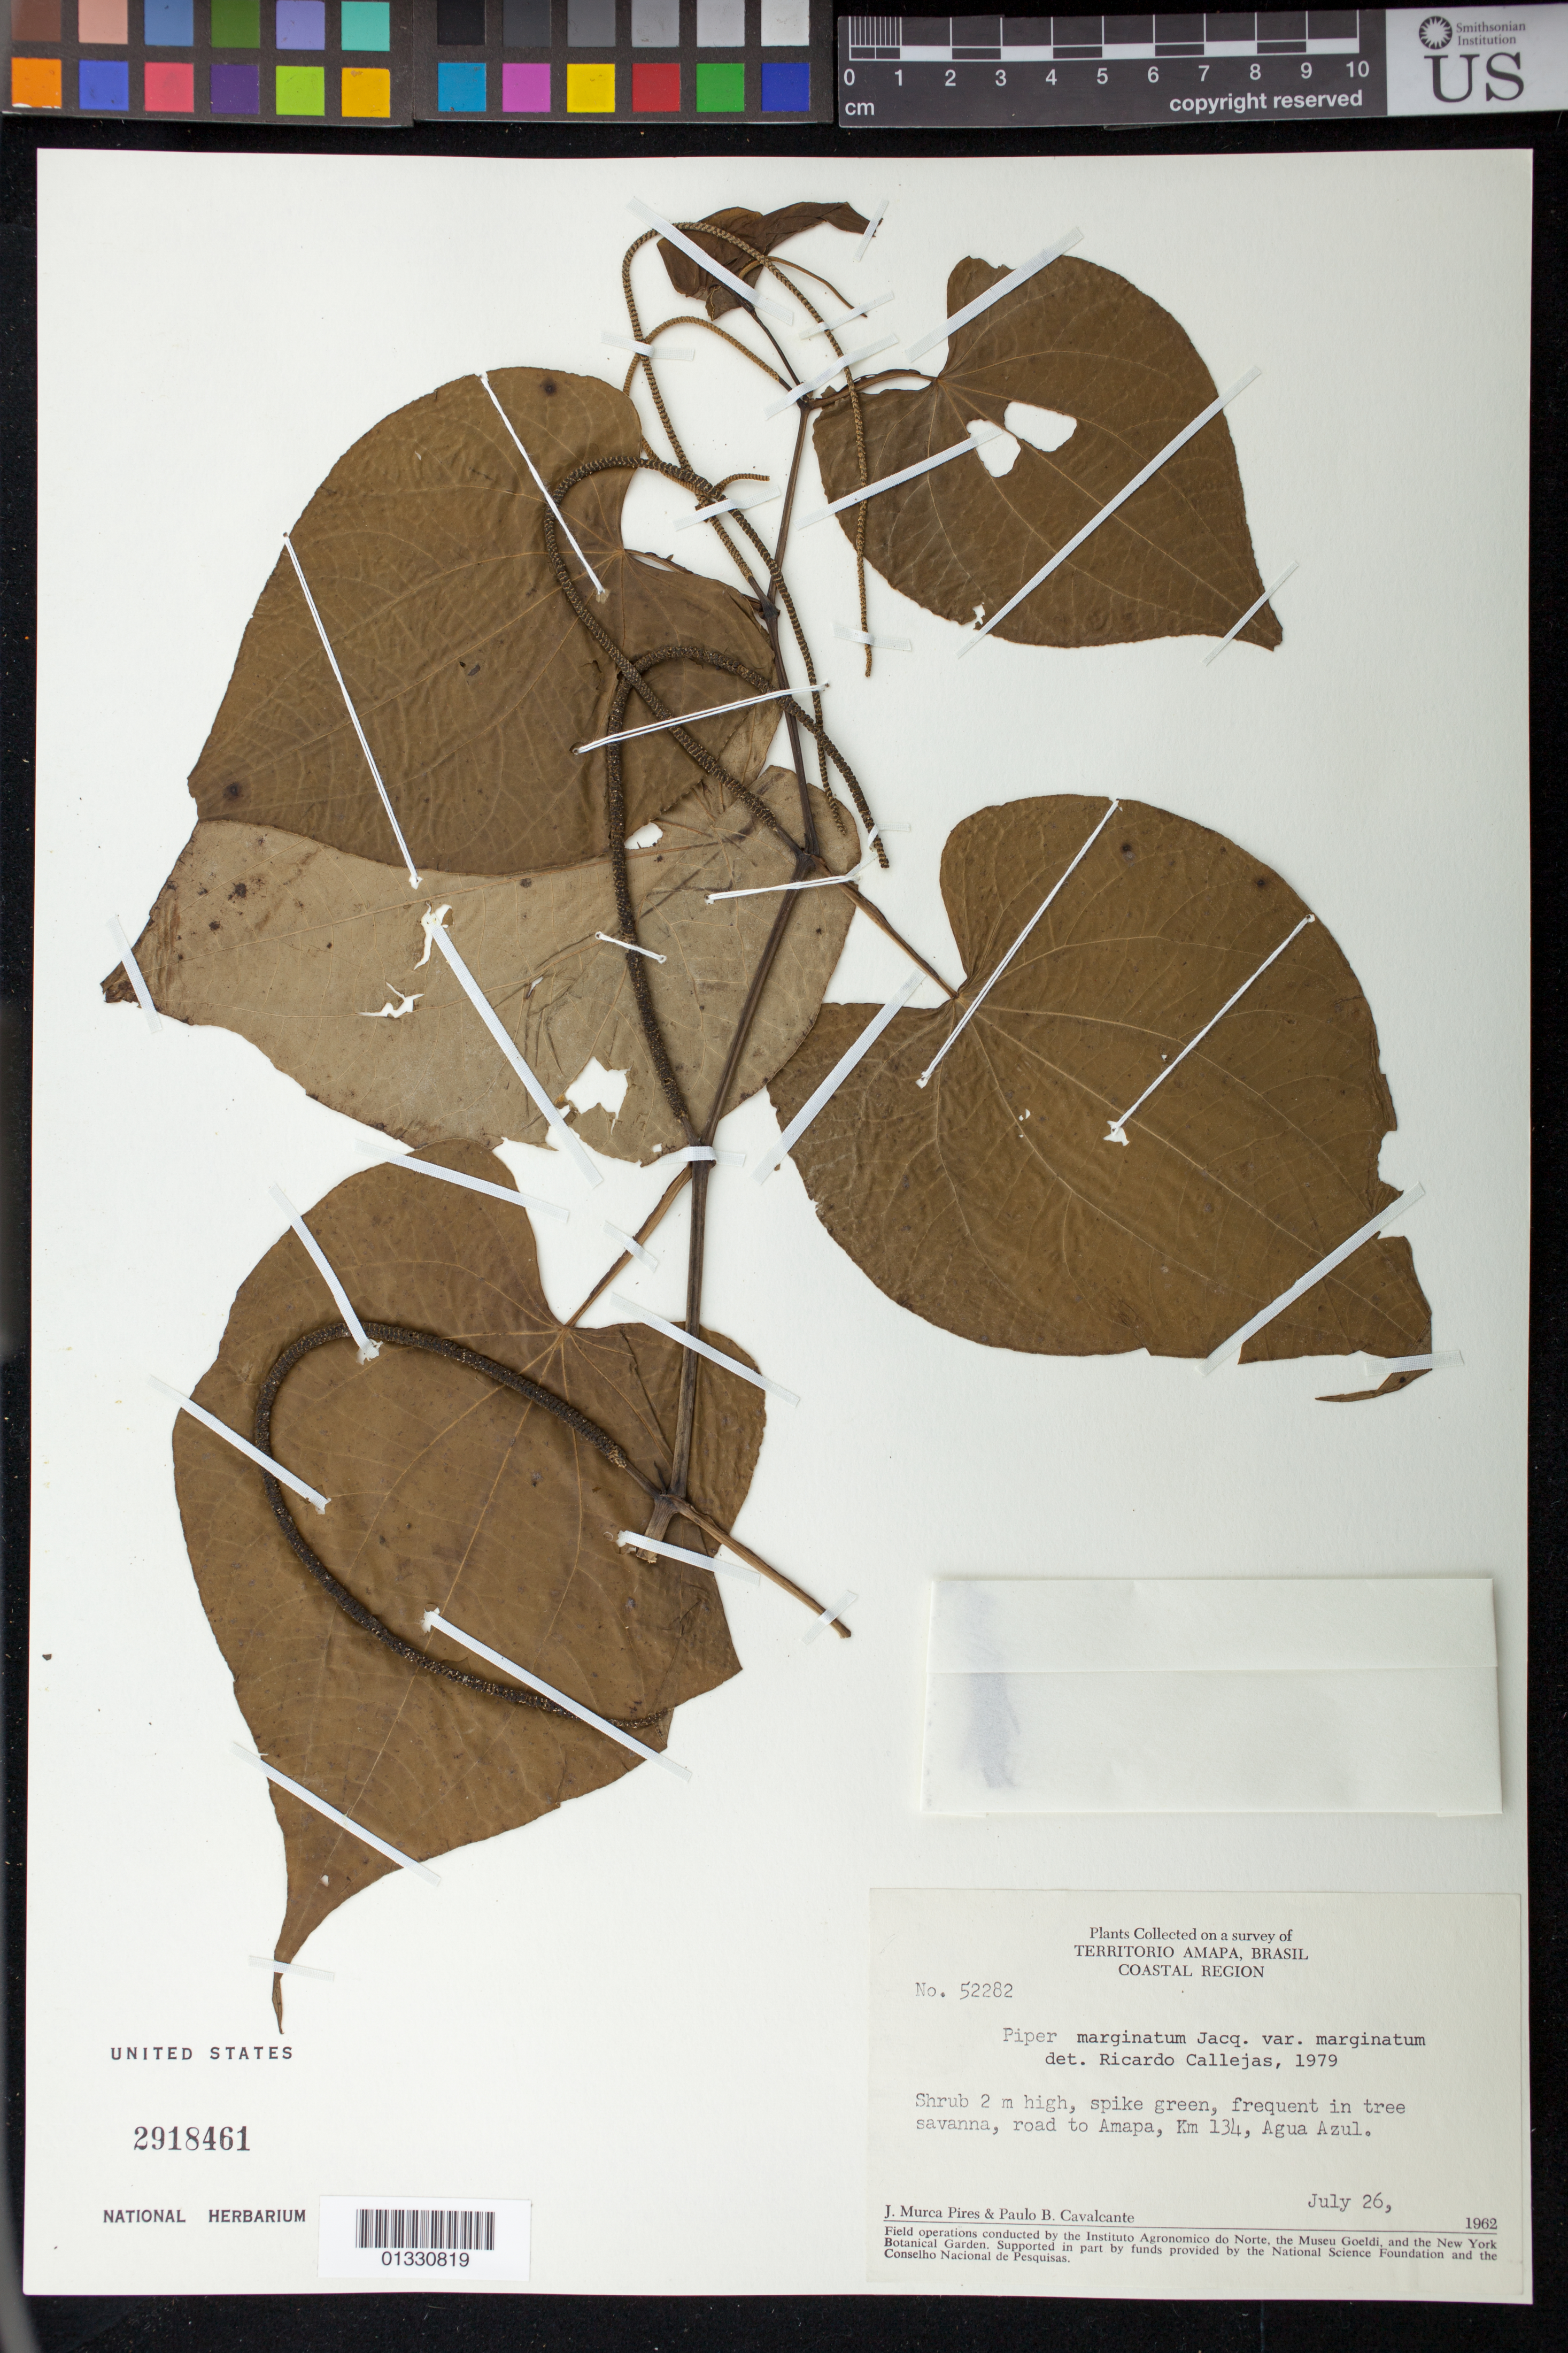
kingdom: Plantae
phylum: Tracheophyta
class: Magnoliopsida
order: Piperales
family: Piperaceae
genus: Piper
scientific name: Piper marginatum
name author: Jacq.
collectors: J. M. Pires & P. B. Cavalcante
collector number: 52282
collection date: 1962-07-26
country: Brazil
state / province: Amapá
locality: Road to Amapa, km 134, Agua Azul.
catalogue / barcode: US 2918461